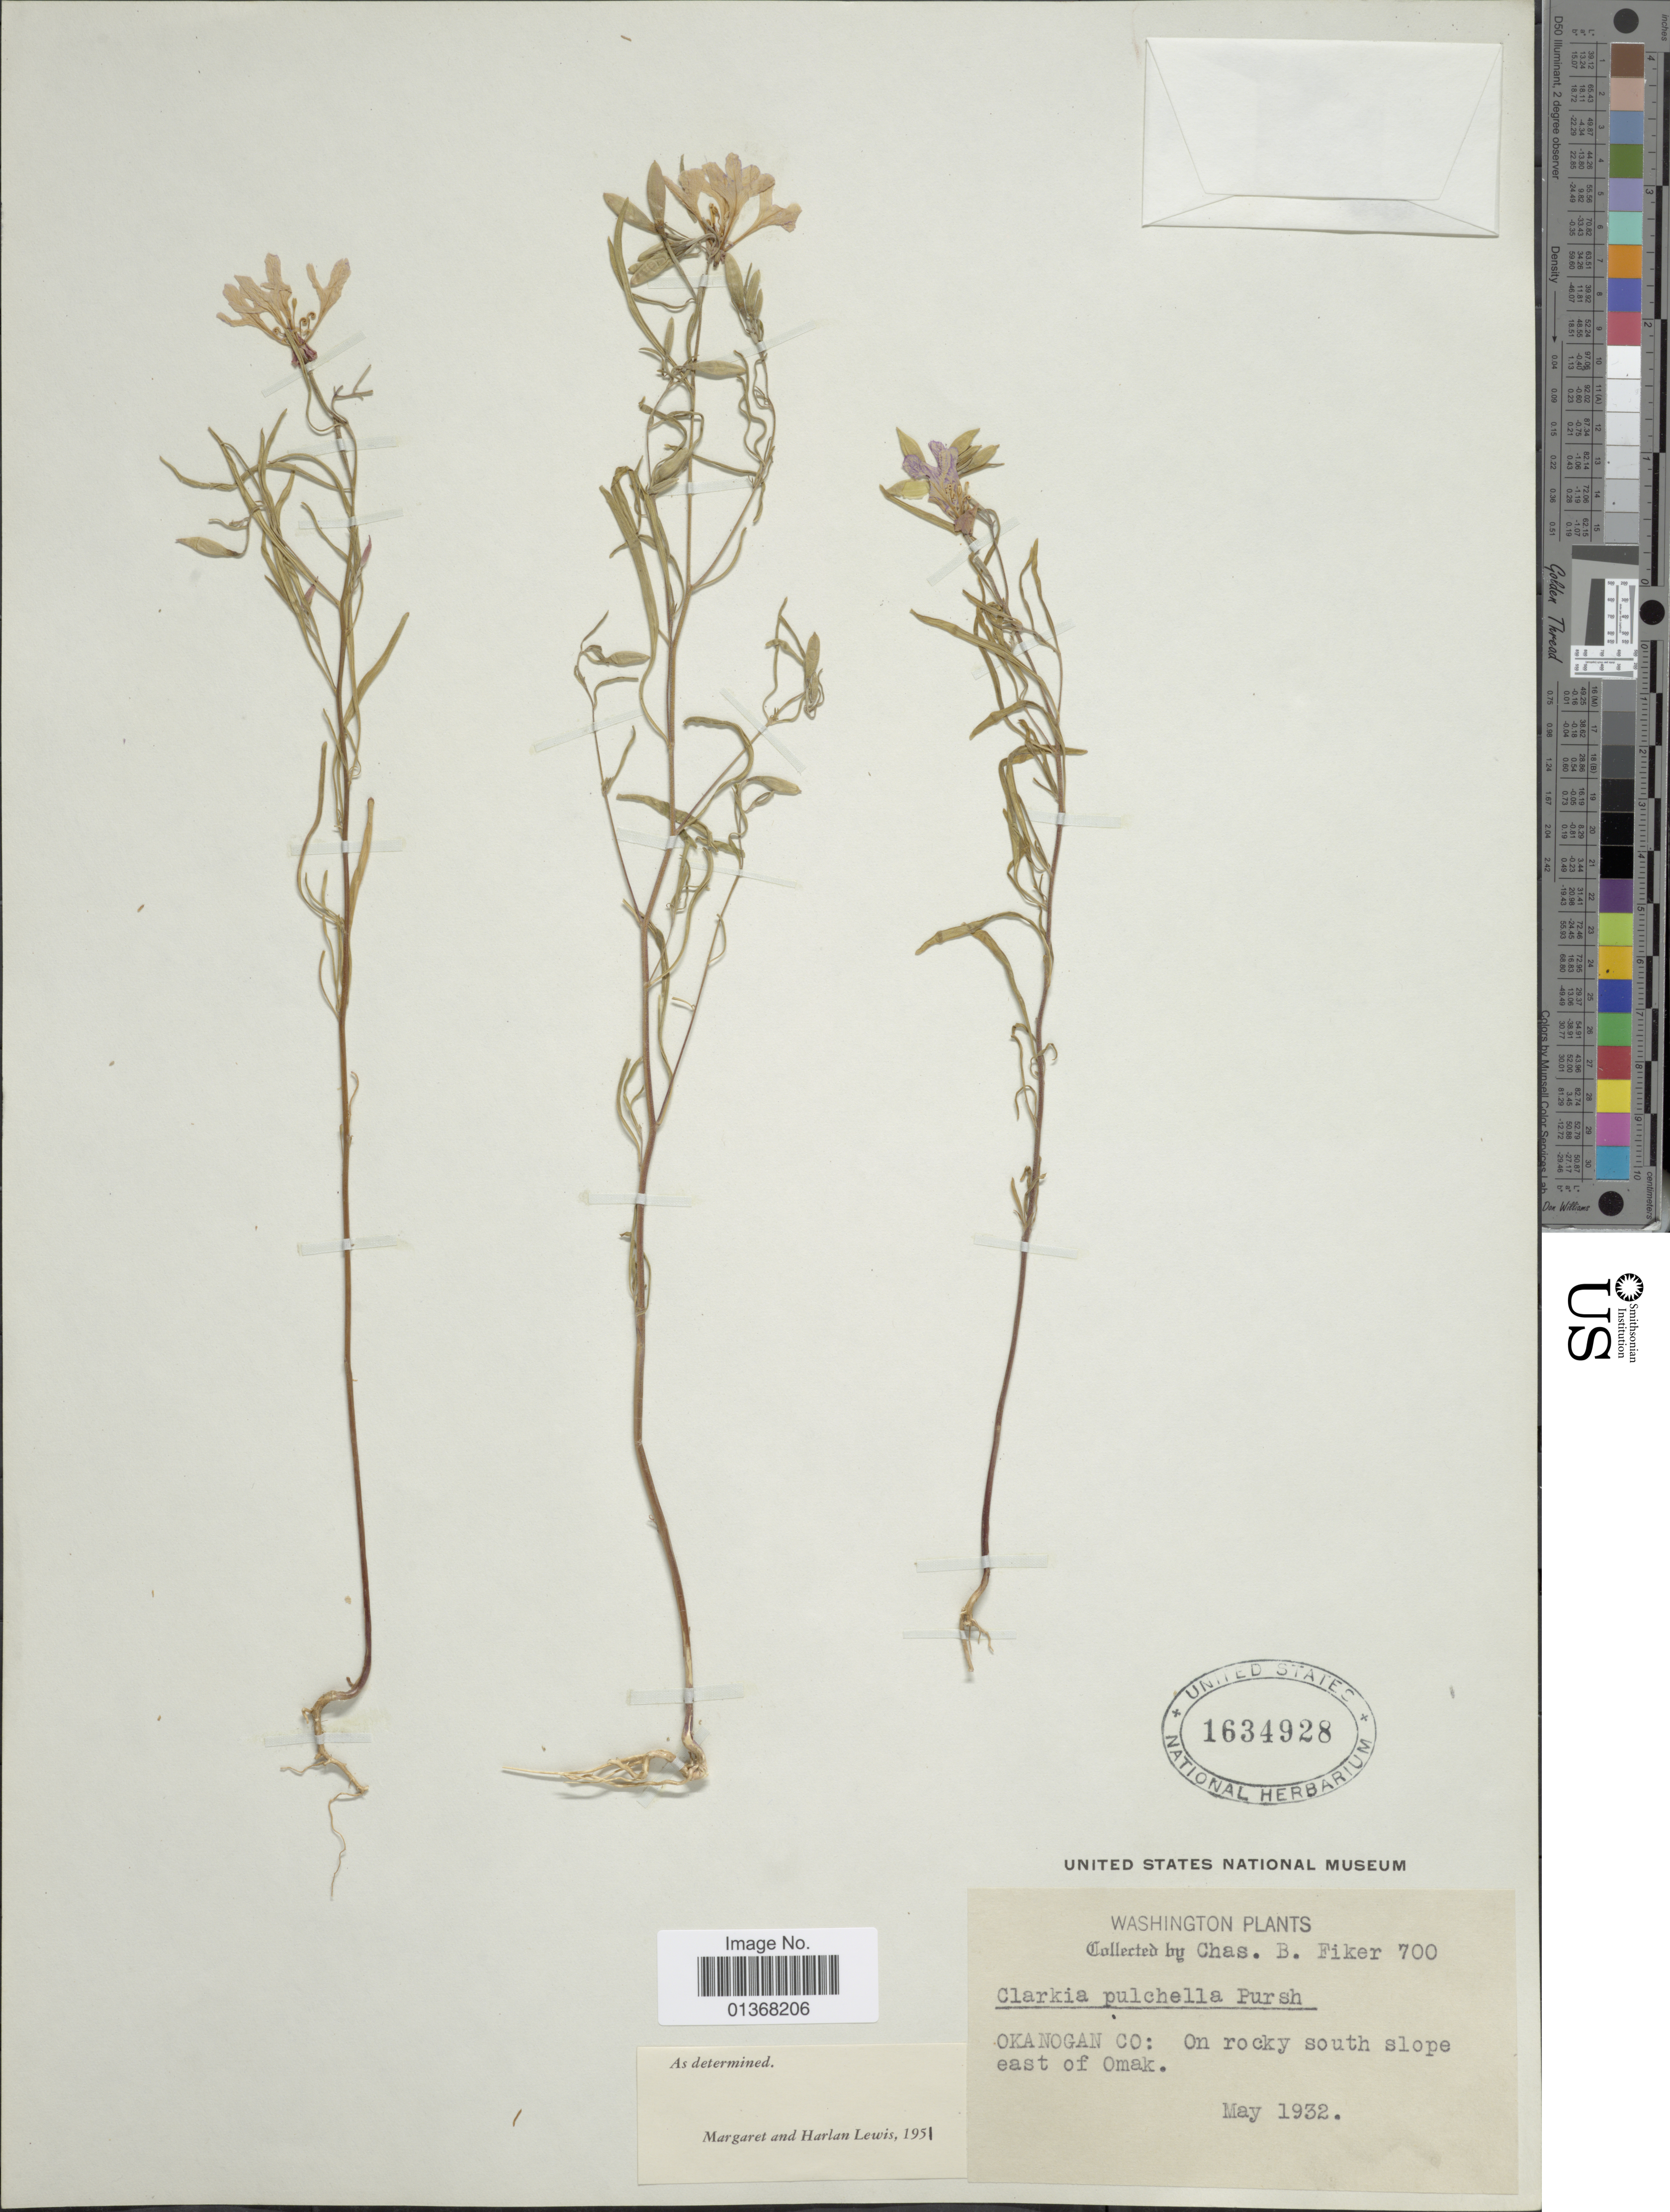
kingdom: Plantae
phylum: Tracheophyta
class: Magnoliopsida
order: Myrtales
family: Onagraceae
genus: Clarkia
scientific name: Clarkia pulchella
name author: Pursh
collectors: C. Fiker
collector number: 700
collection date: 1932-05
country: United States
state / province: Washington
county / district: Okanogan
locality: Okanogan Co: On rocky south slope east of Omak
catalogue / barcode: US 1634928